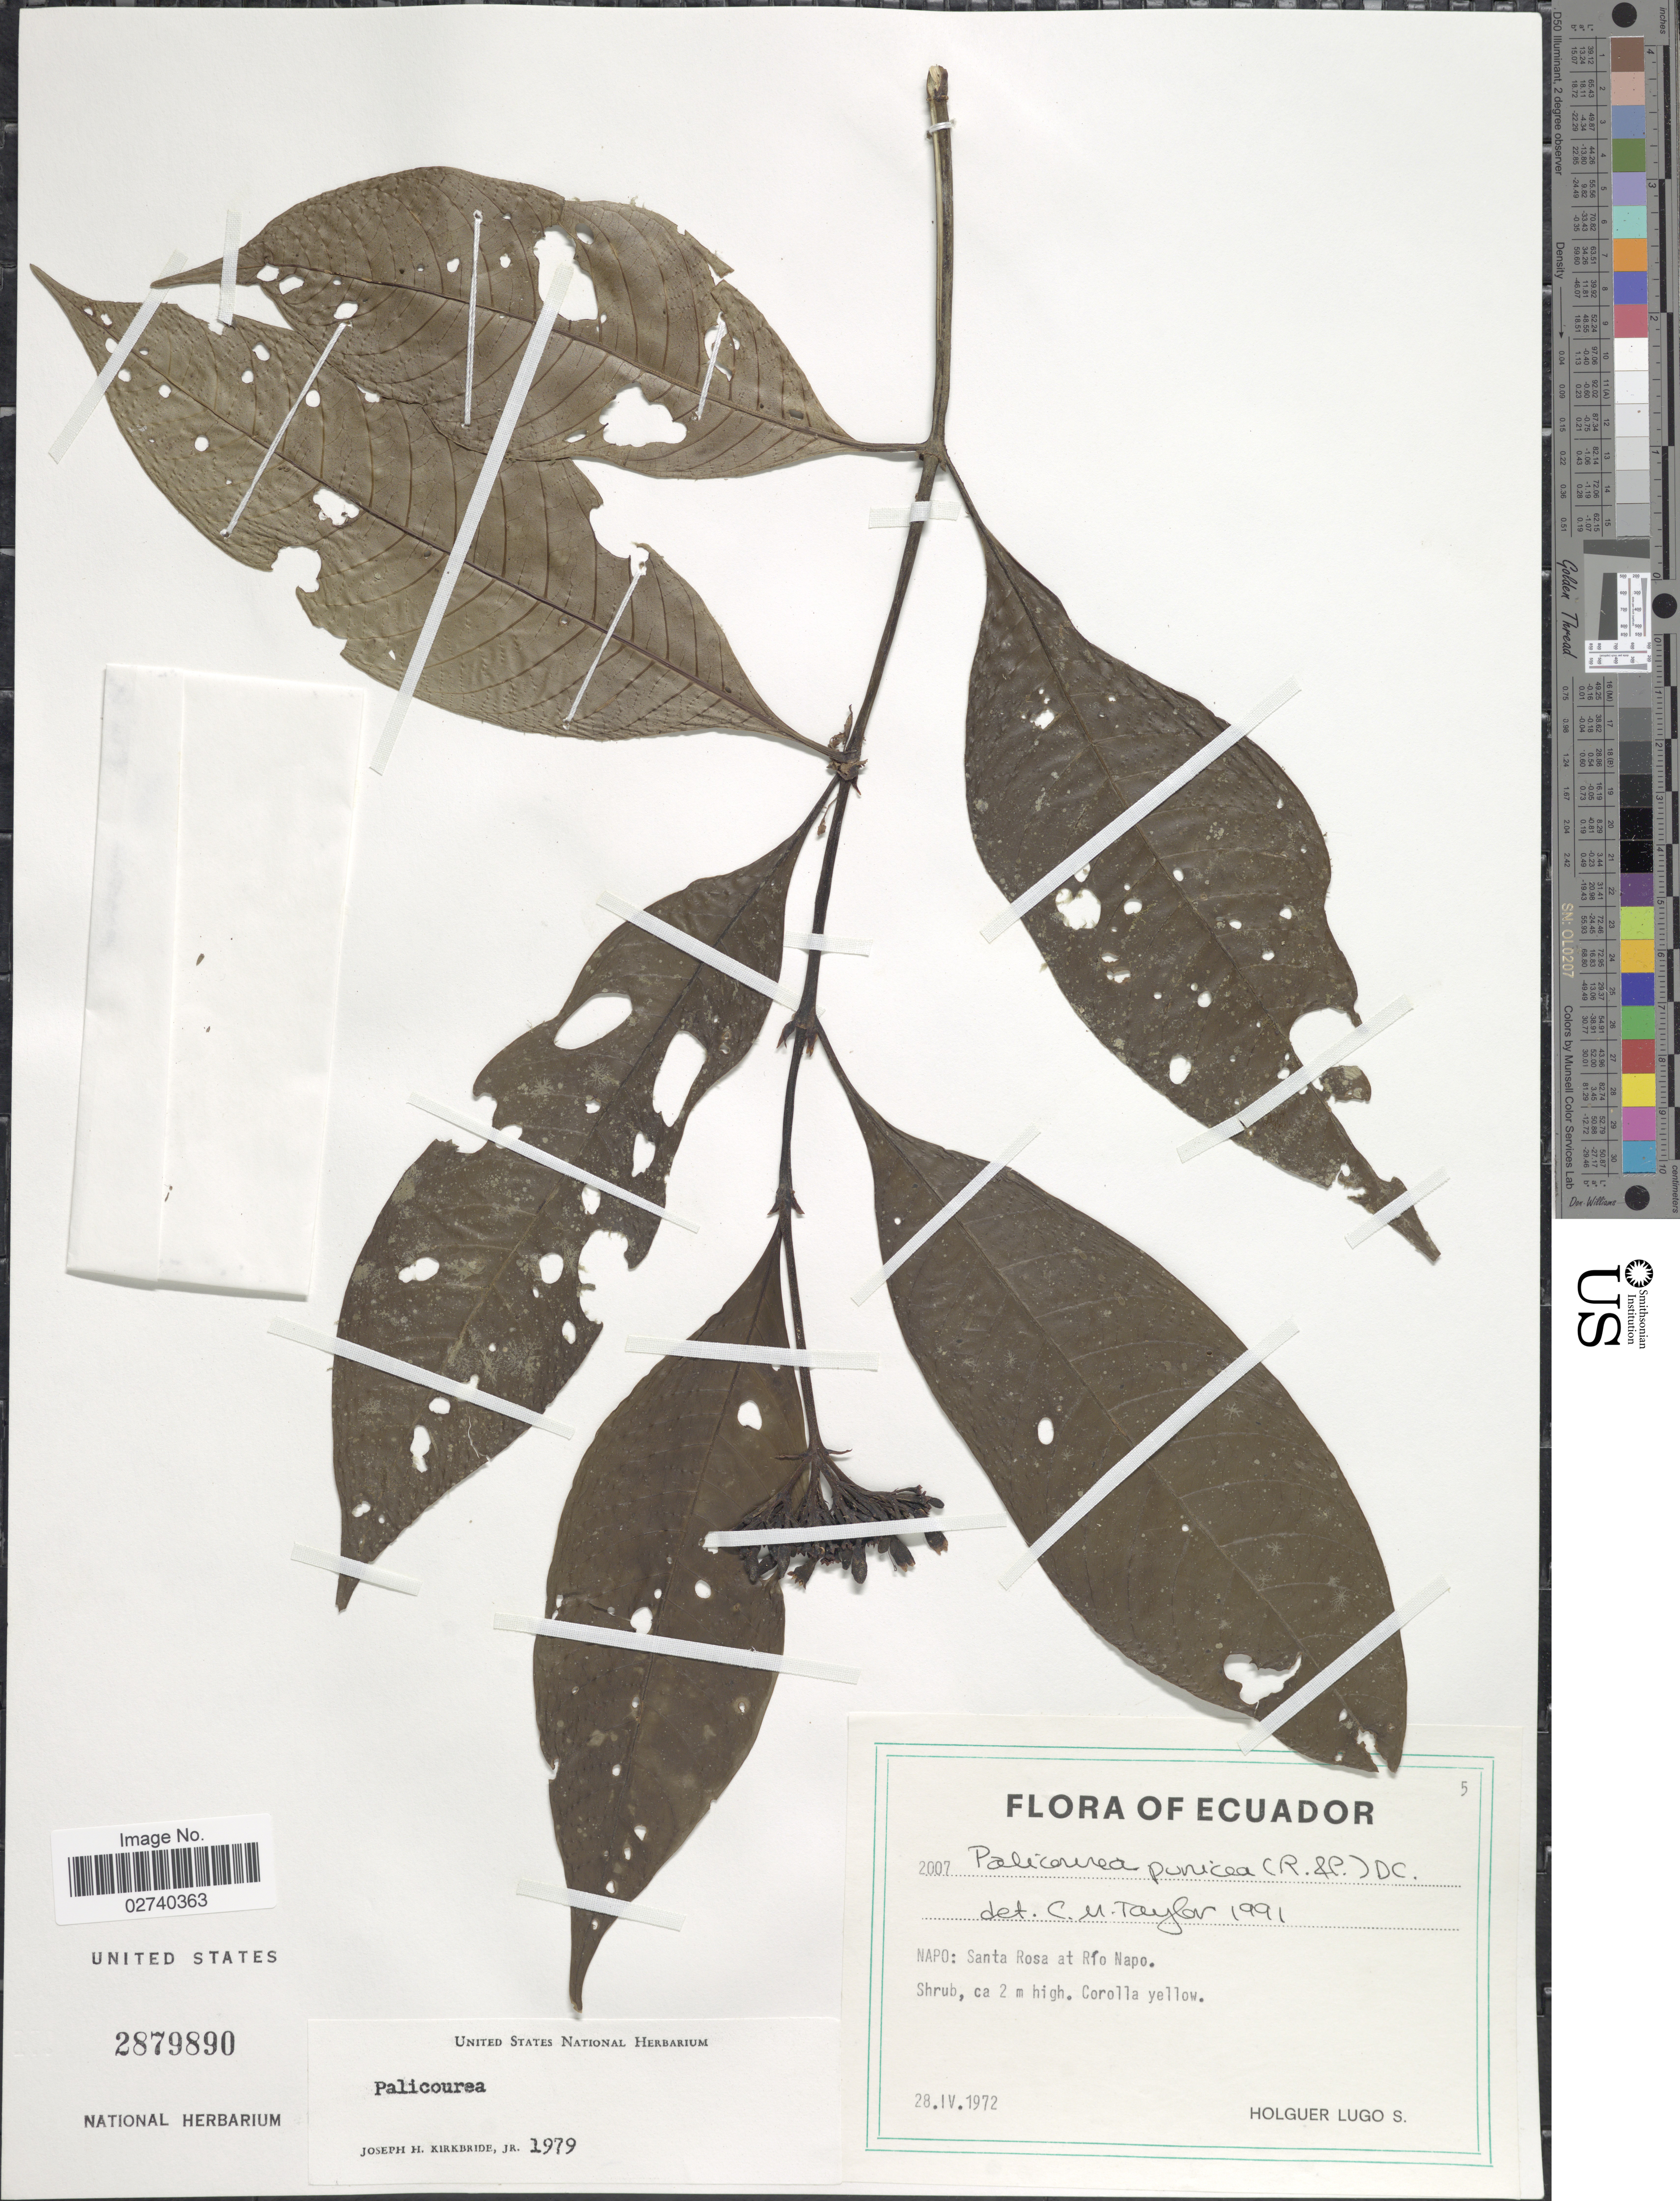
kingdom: Plantae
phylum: Tracheophyta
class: Magnoliopsida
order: Gentianales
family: Rubiaceae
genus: Palicourea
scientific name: Palicourea punicea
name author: (Ruiz & Pav.) DC.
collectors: H. Lugo S.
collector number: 2007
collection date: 1972-04-28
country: Ecuador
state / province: Napo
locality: Santa Rosa at Río Napo.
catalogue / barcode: US 2879890